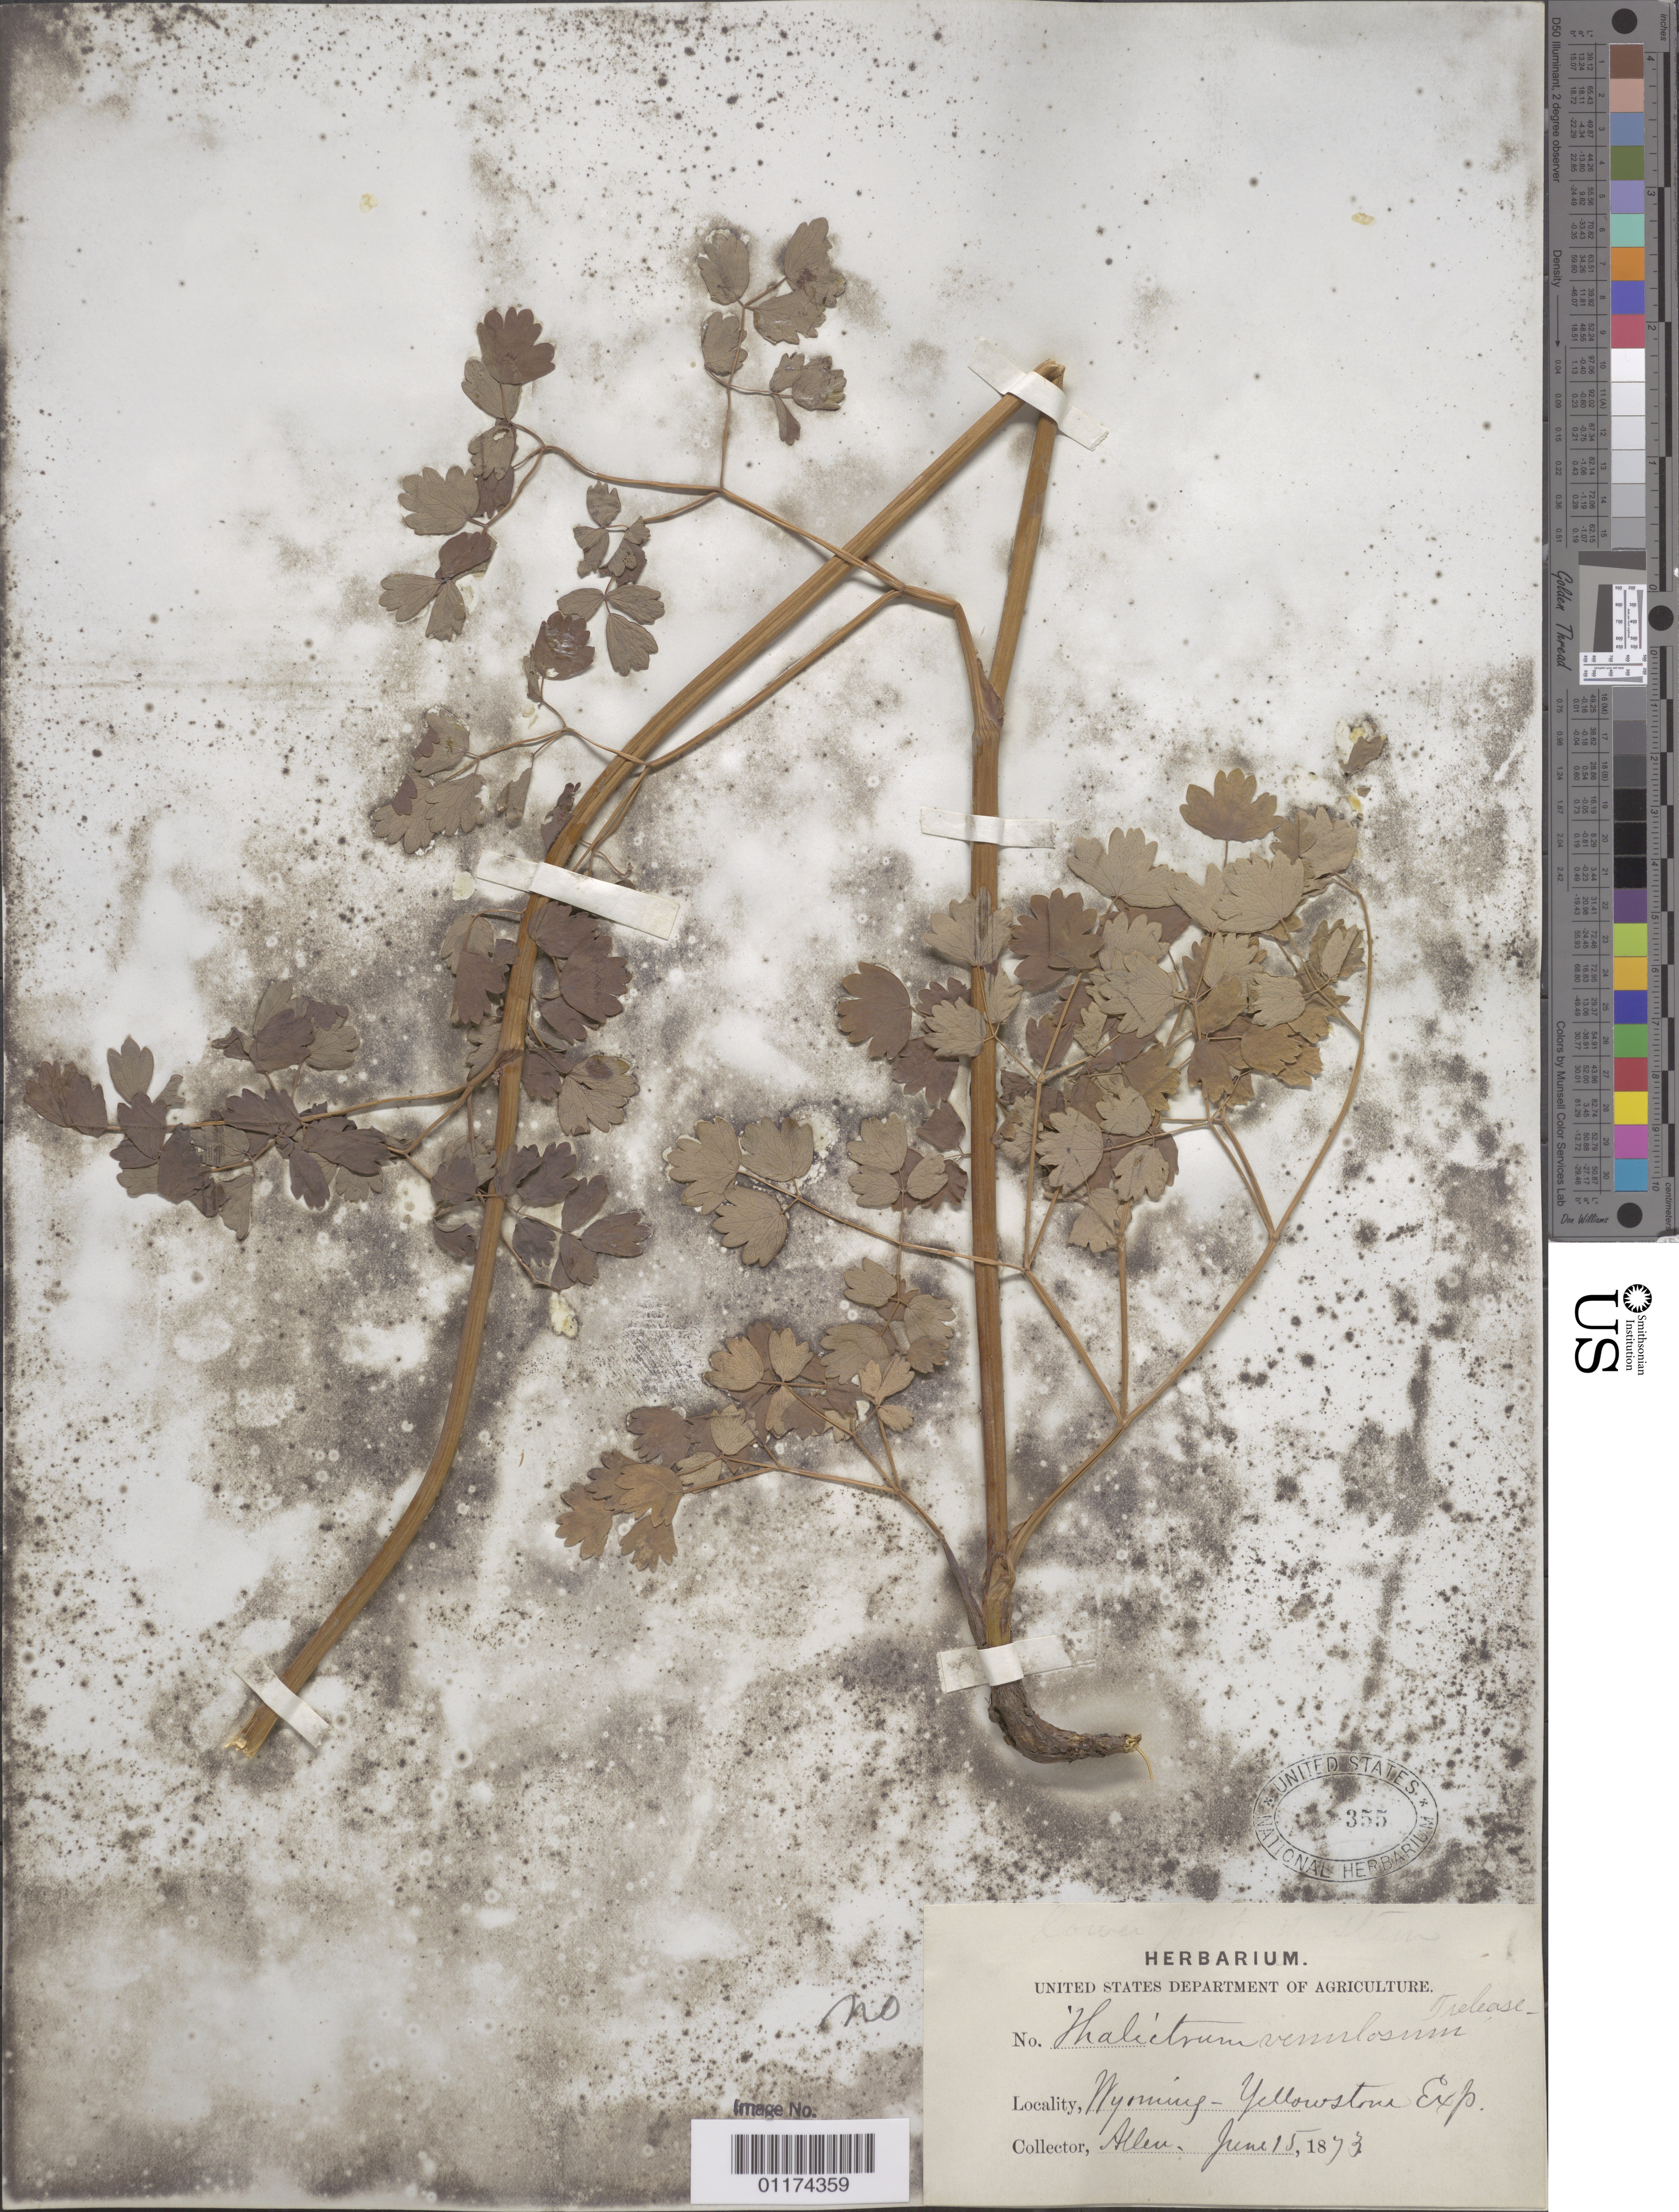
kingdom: Plantae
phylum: Tracheophyta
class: Magnoliopsida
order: Ranunculales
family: Ranunculaceae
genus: Thalictrum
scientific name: Thalictrum venulosum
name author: Trel.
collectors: -- Allen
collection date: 1873-06-15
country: United States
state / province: Wyoming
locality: Yellowstone Exp.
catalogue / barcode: US 355